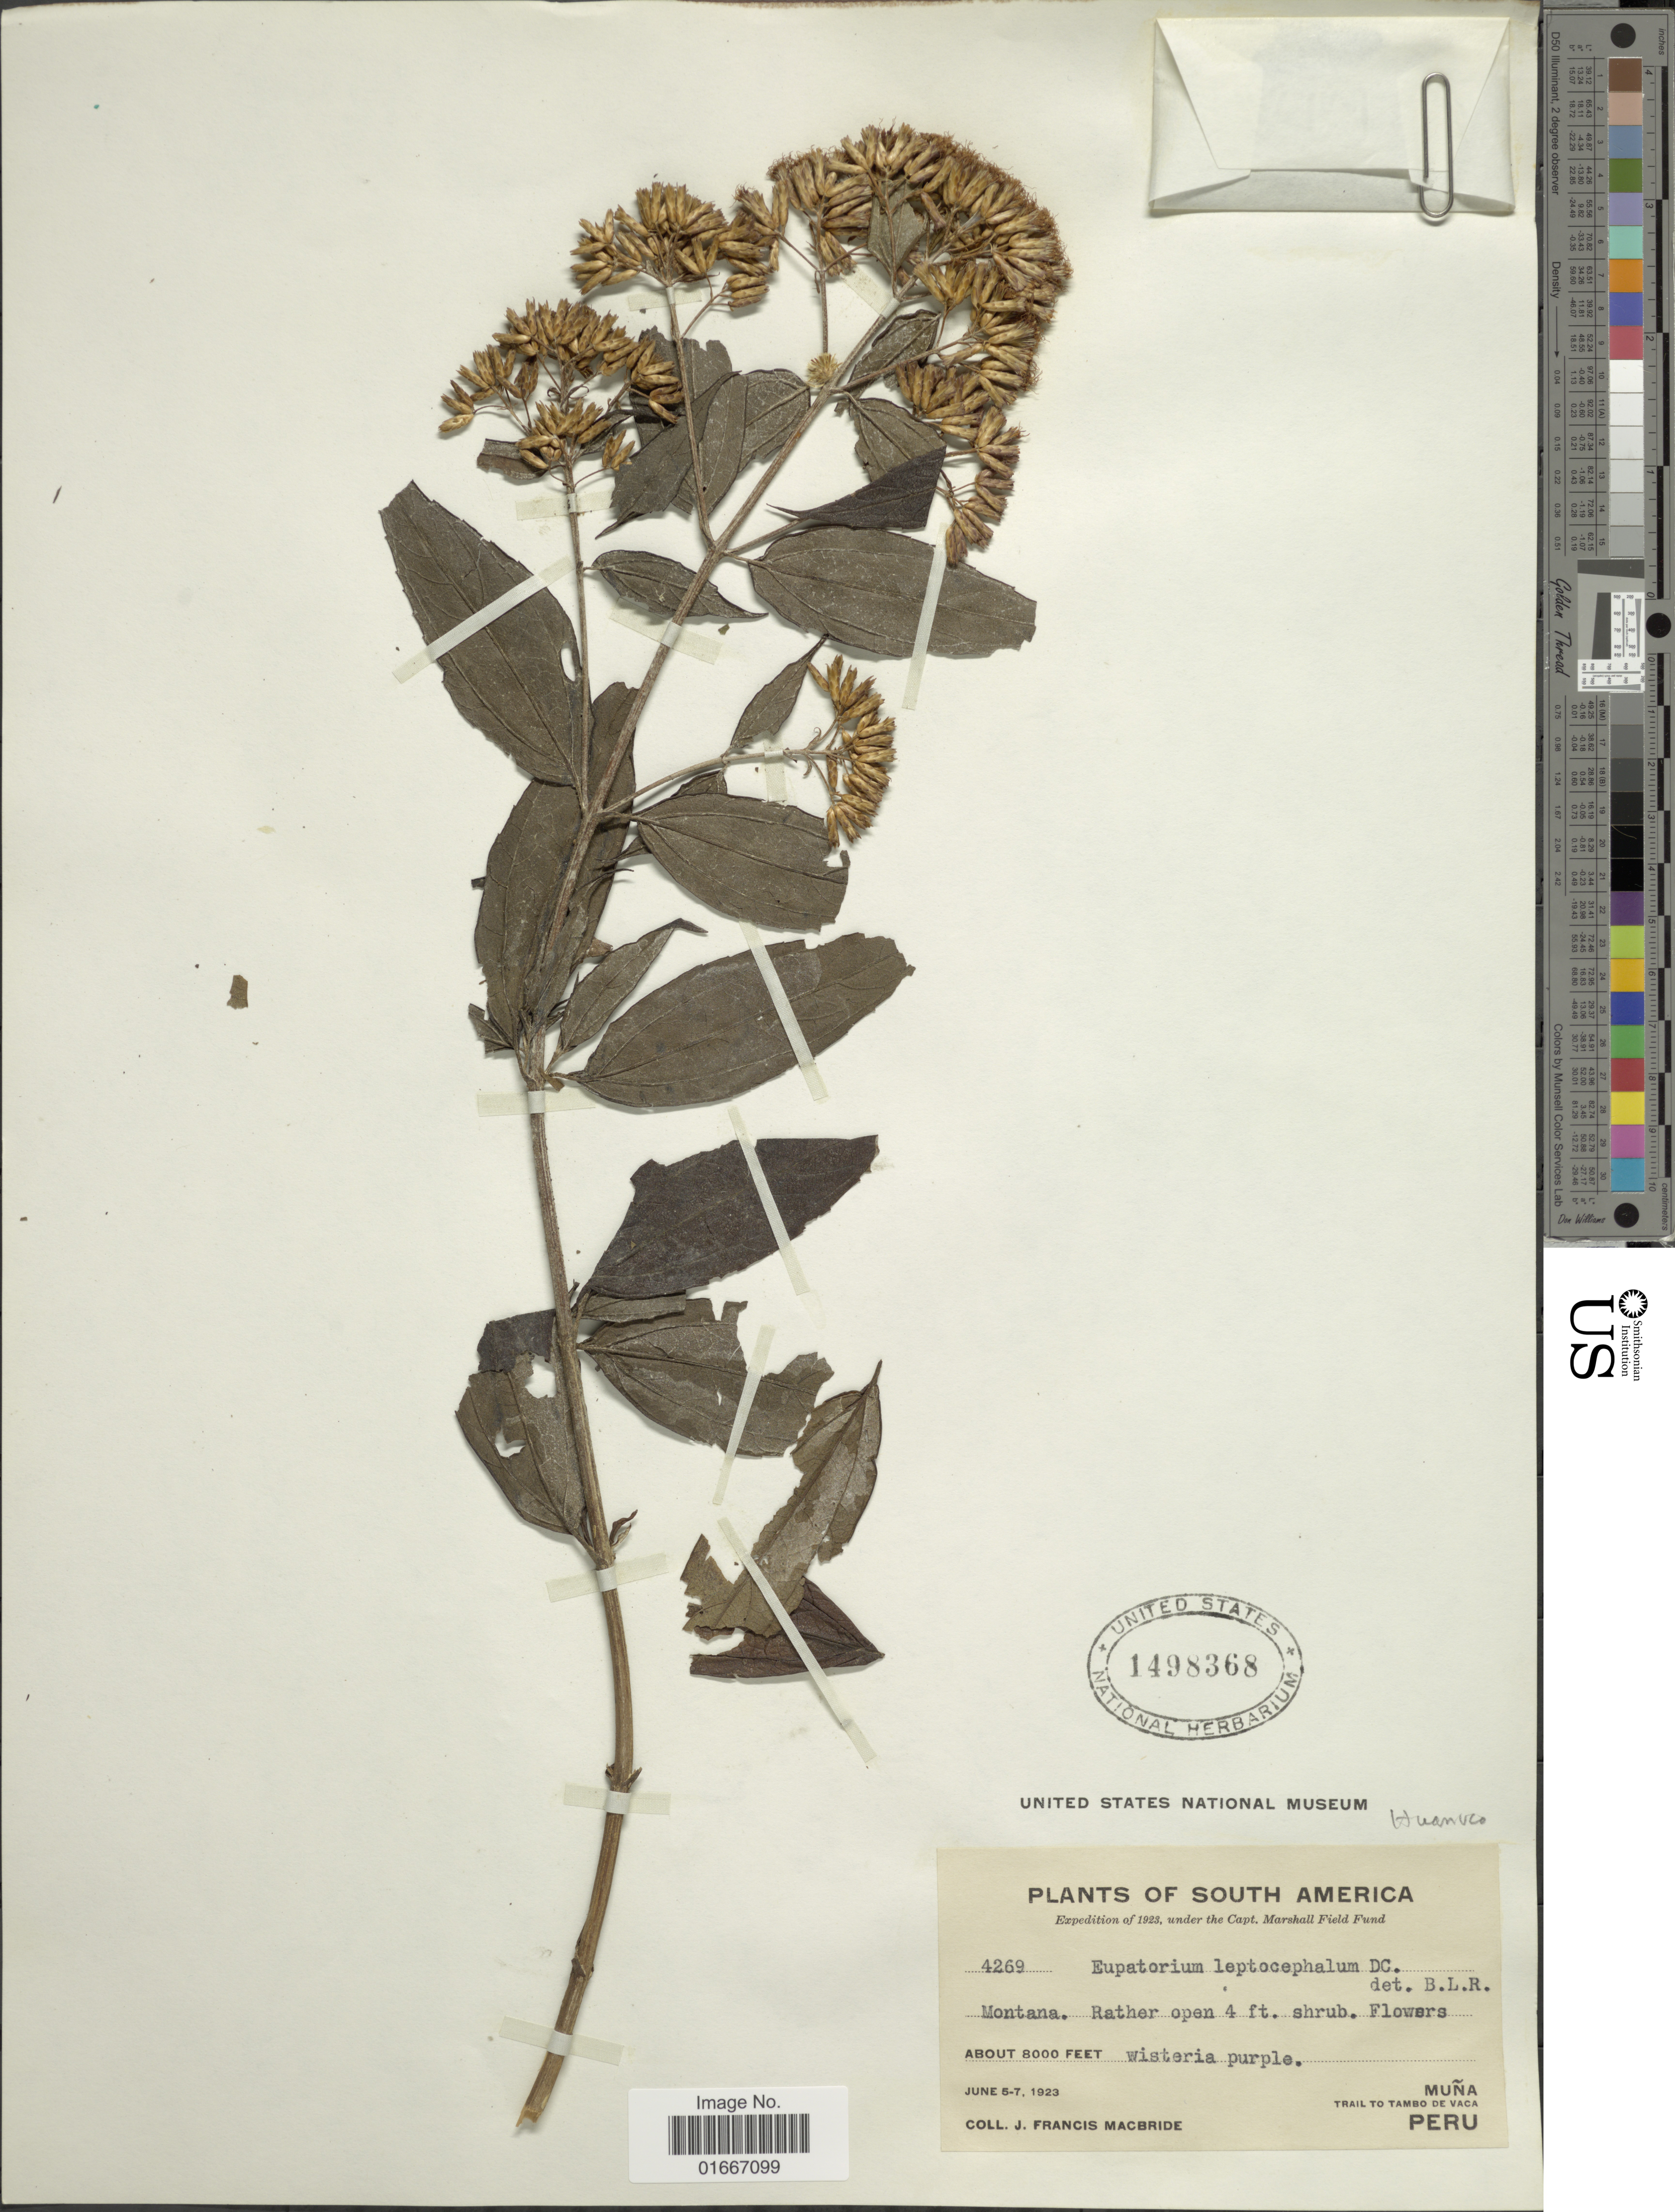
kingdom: Plantae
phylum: Tracheophyta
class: Magnoliopsida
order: Asterales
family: Asteraceae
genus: Chromolaena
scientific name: Chromolaena leptocephala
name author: (DC.) R.M. King & H. Rob.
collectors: J. F. Macbride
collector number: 4269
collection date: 1923-06-05/1923-06-07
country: Peru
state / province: Huánuco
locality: Peru. Muña. Trail to Tambo de Vaca Huanuco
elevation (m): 2438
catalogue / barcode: US 1498368